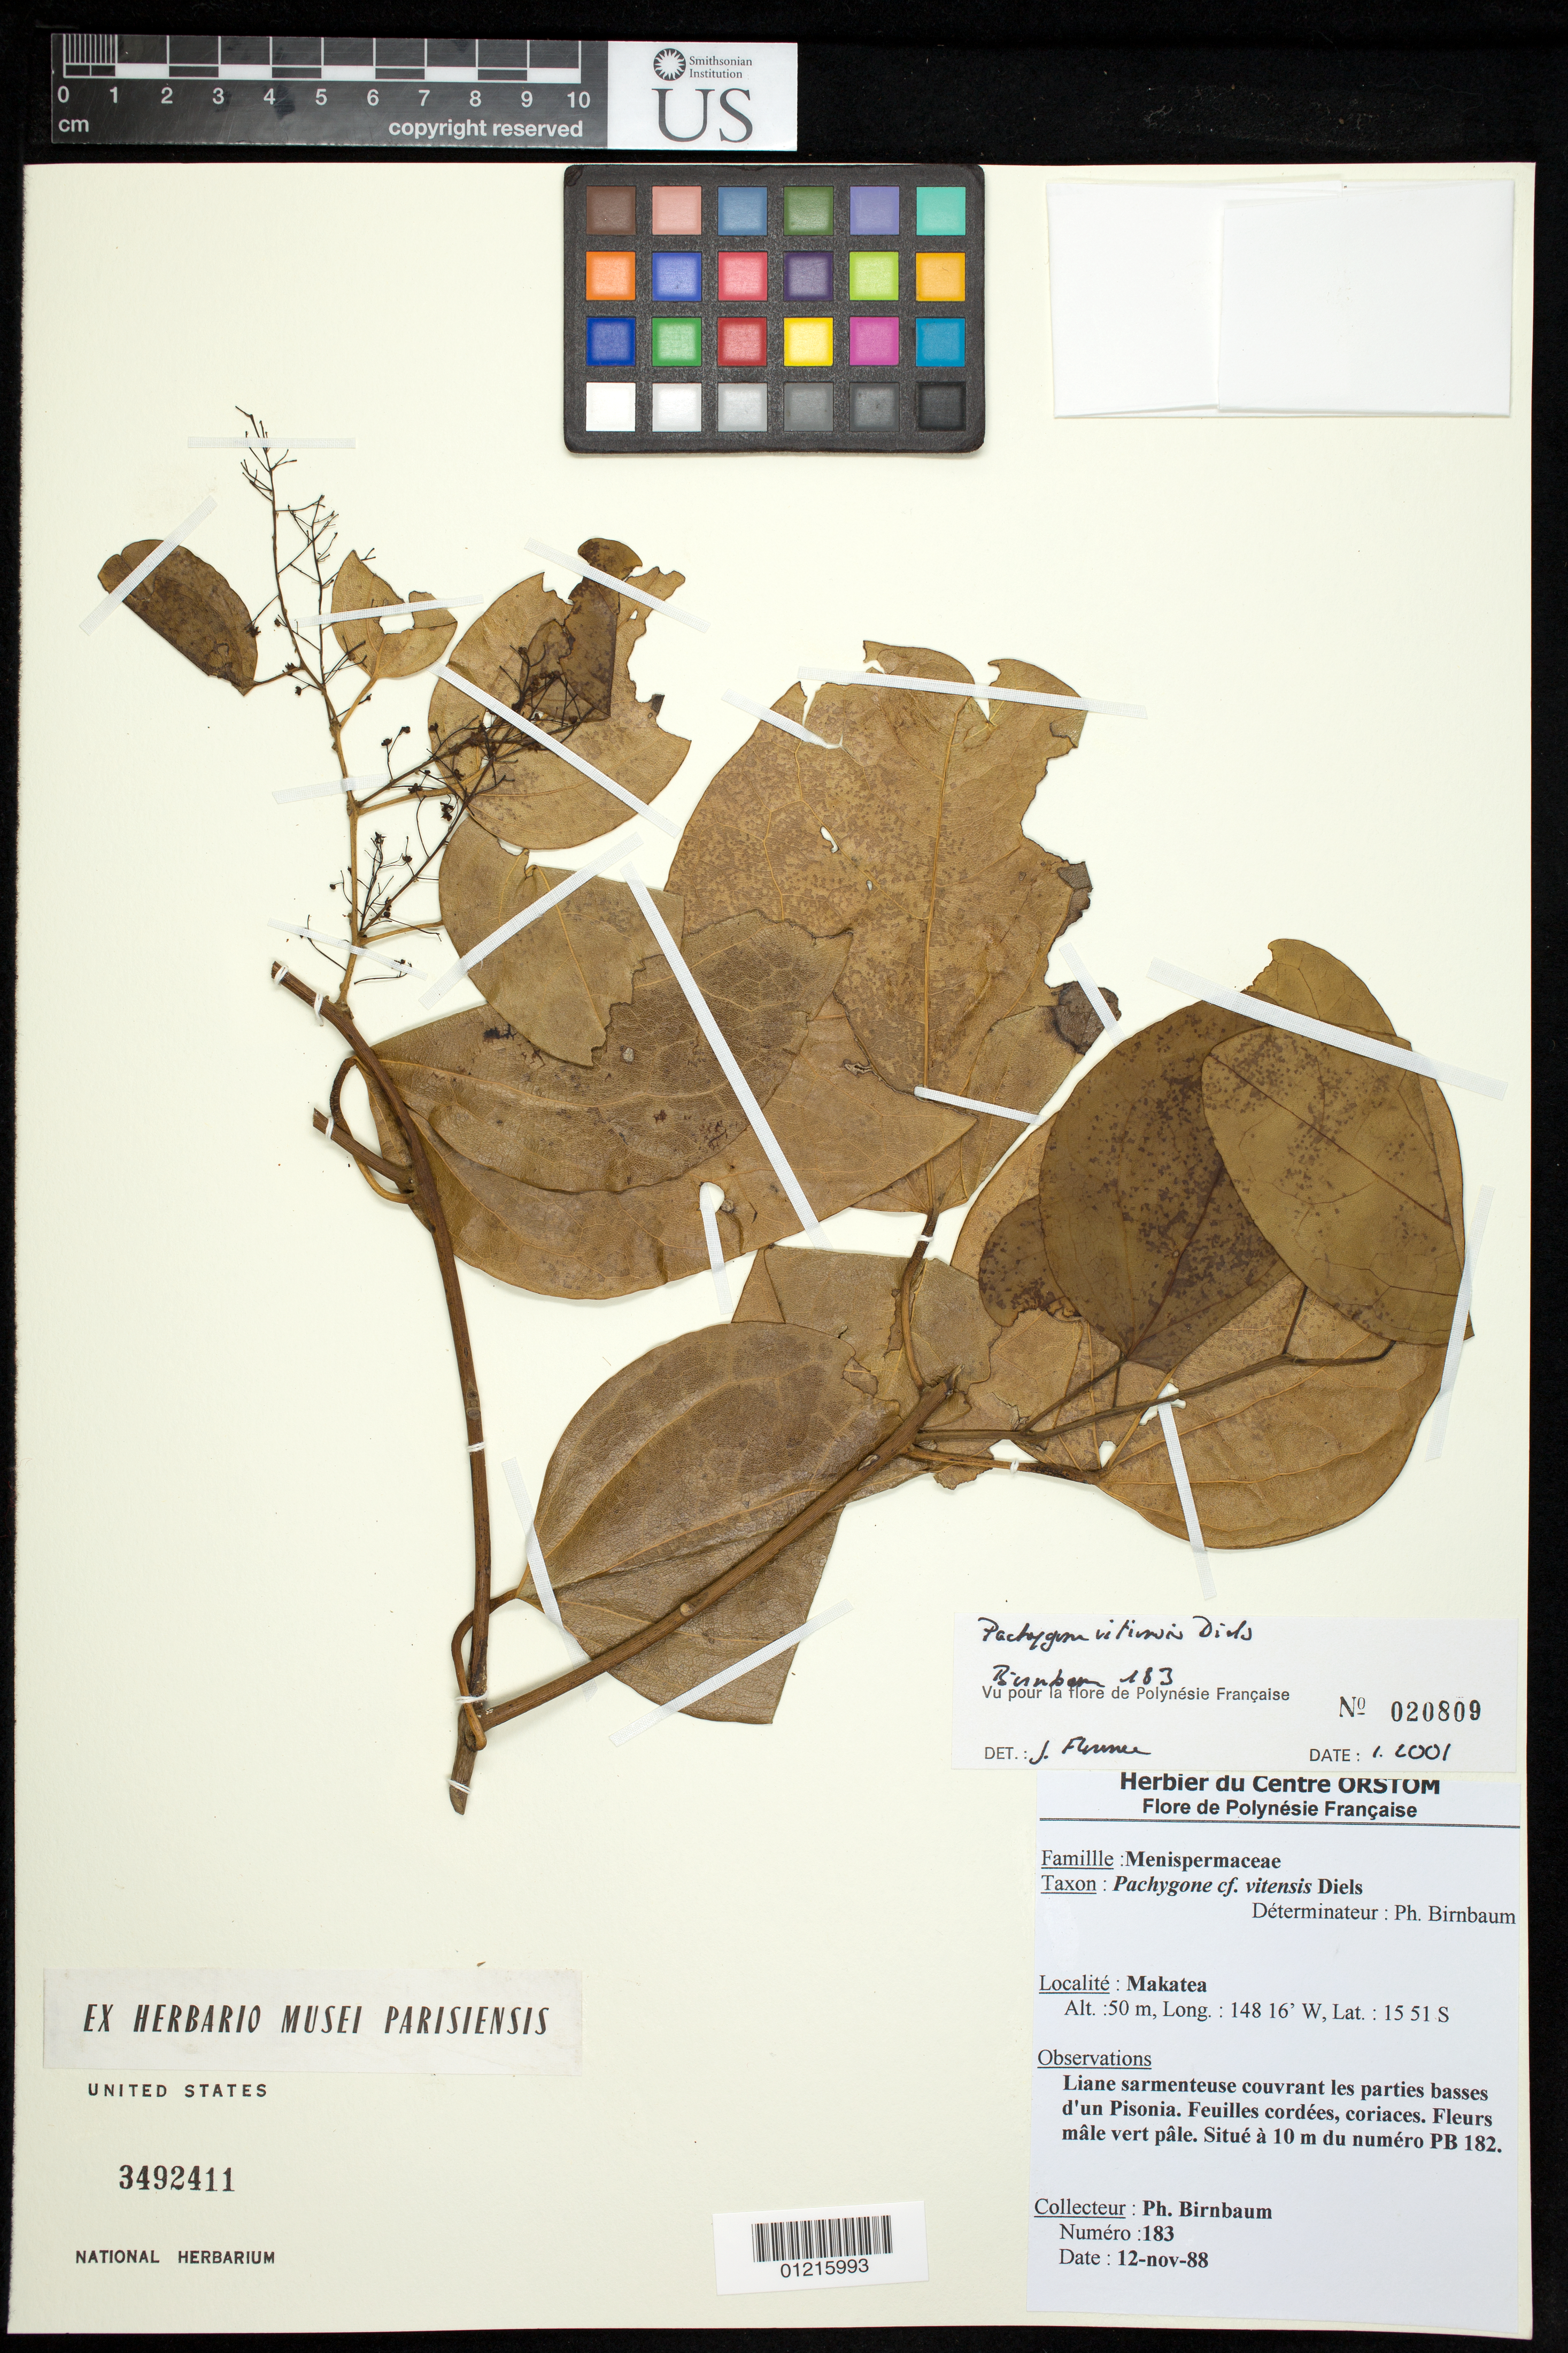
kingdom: Plantae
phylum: Tracheophyta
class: Magnoliopsida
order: Ranunculales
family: Menispermaceae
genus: Pachygone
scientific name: Pachygone vitiensis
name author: Diels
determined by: Florence, J.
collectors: P. Birnbaum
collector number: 183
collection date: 1988-11-12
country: French Polynesia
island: Makatea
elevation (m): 50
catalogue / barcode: US 3492411